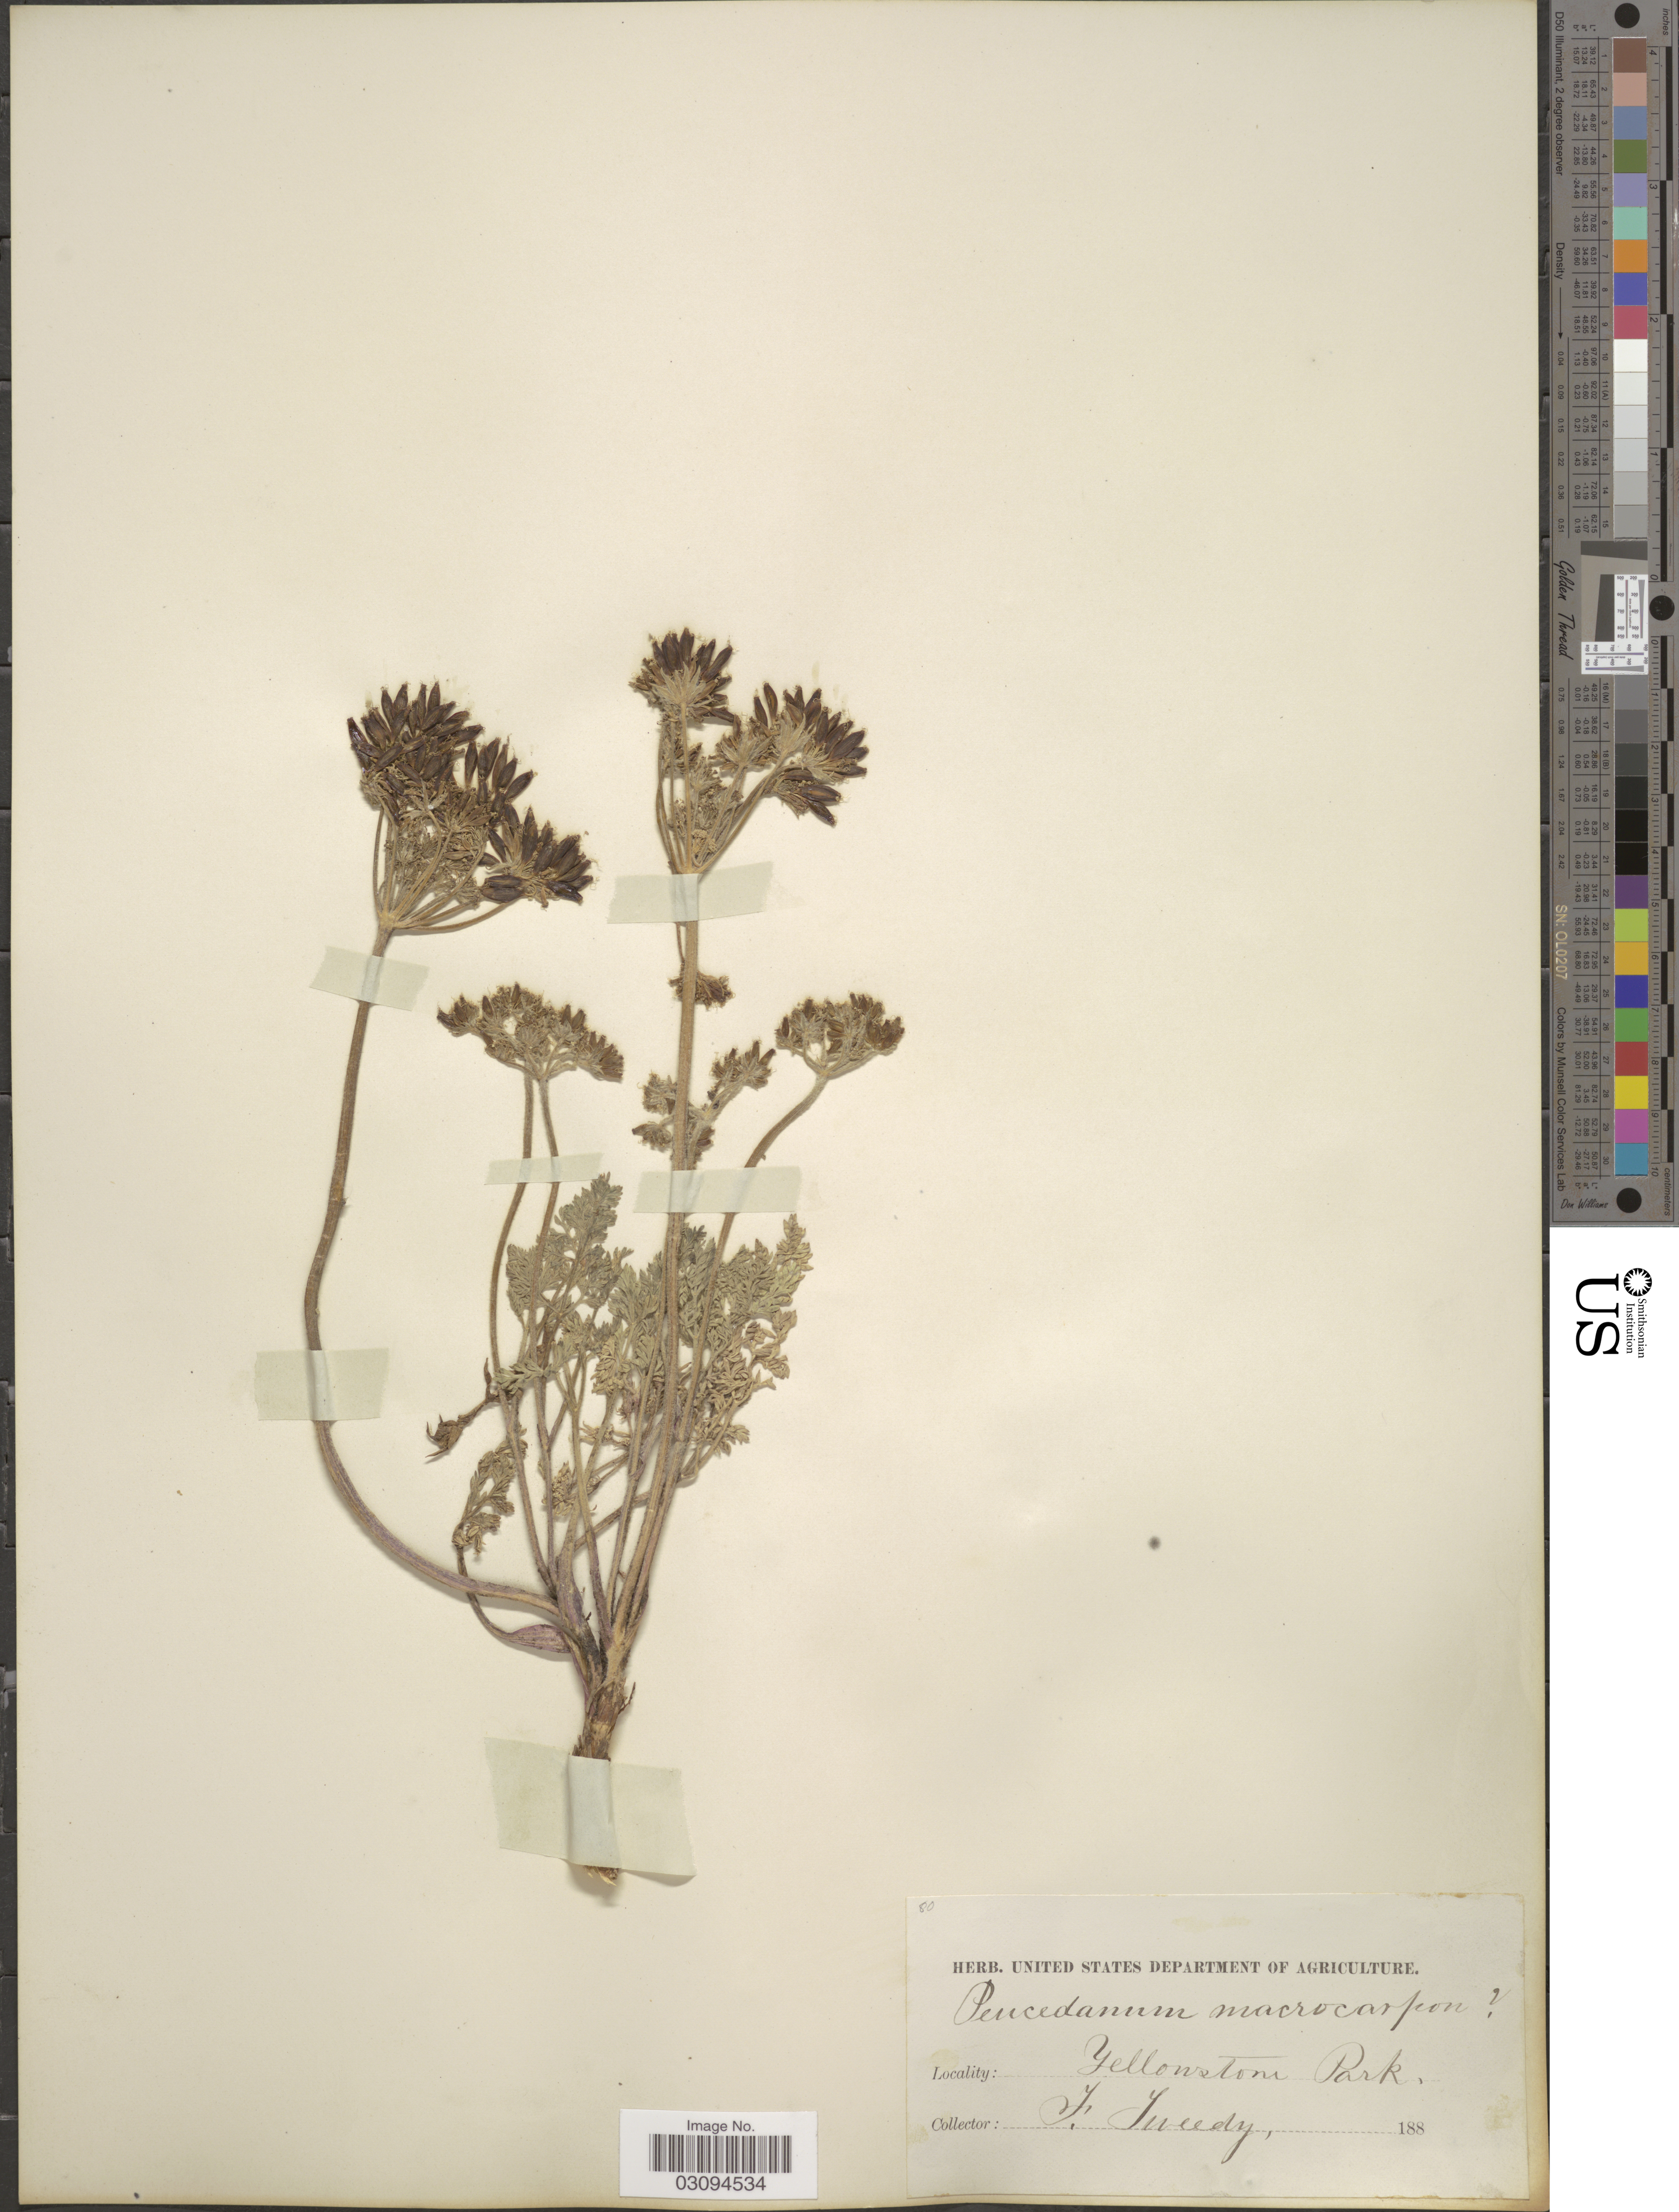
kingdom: Plantae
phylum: Tracheophyta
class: Magnoliopsida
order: Apiales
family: Apiaceae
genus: Lomatium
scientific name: Lomatium macrocarpum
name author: (Hook. et al.) J.M. Coult. & Rose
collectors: F. Tweedy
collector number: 80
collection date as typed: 188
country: United States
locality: Yellowstone Park.